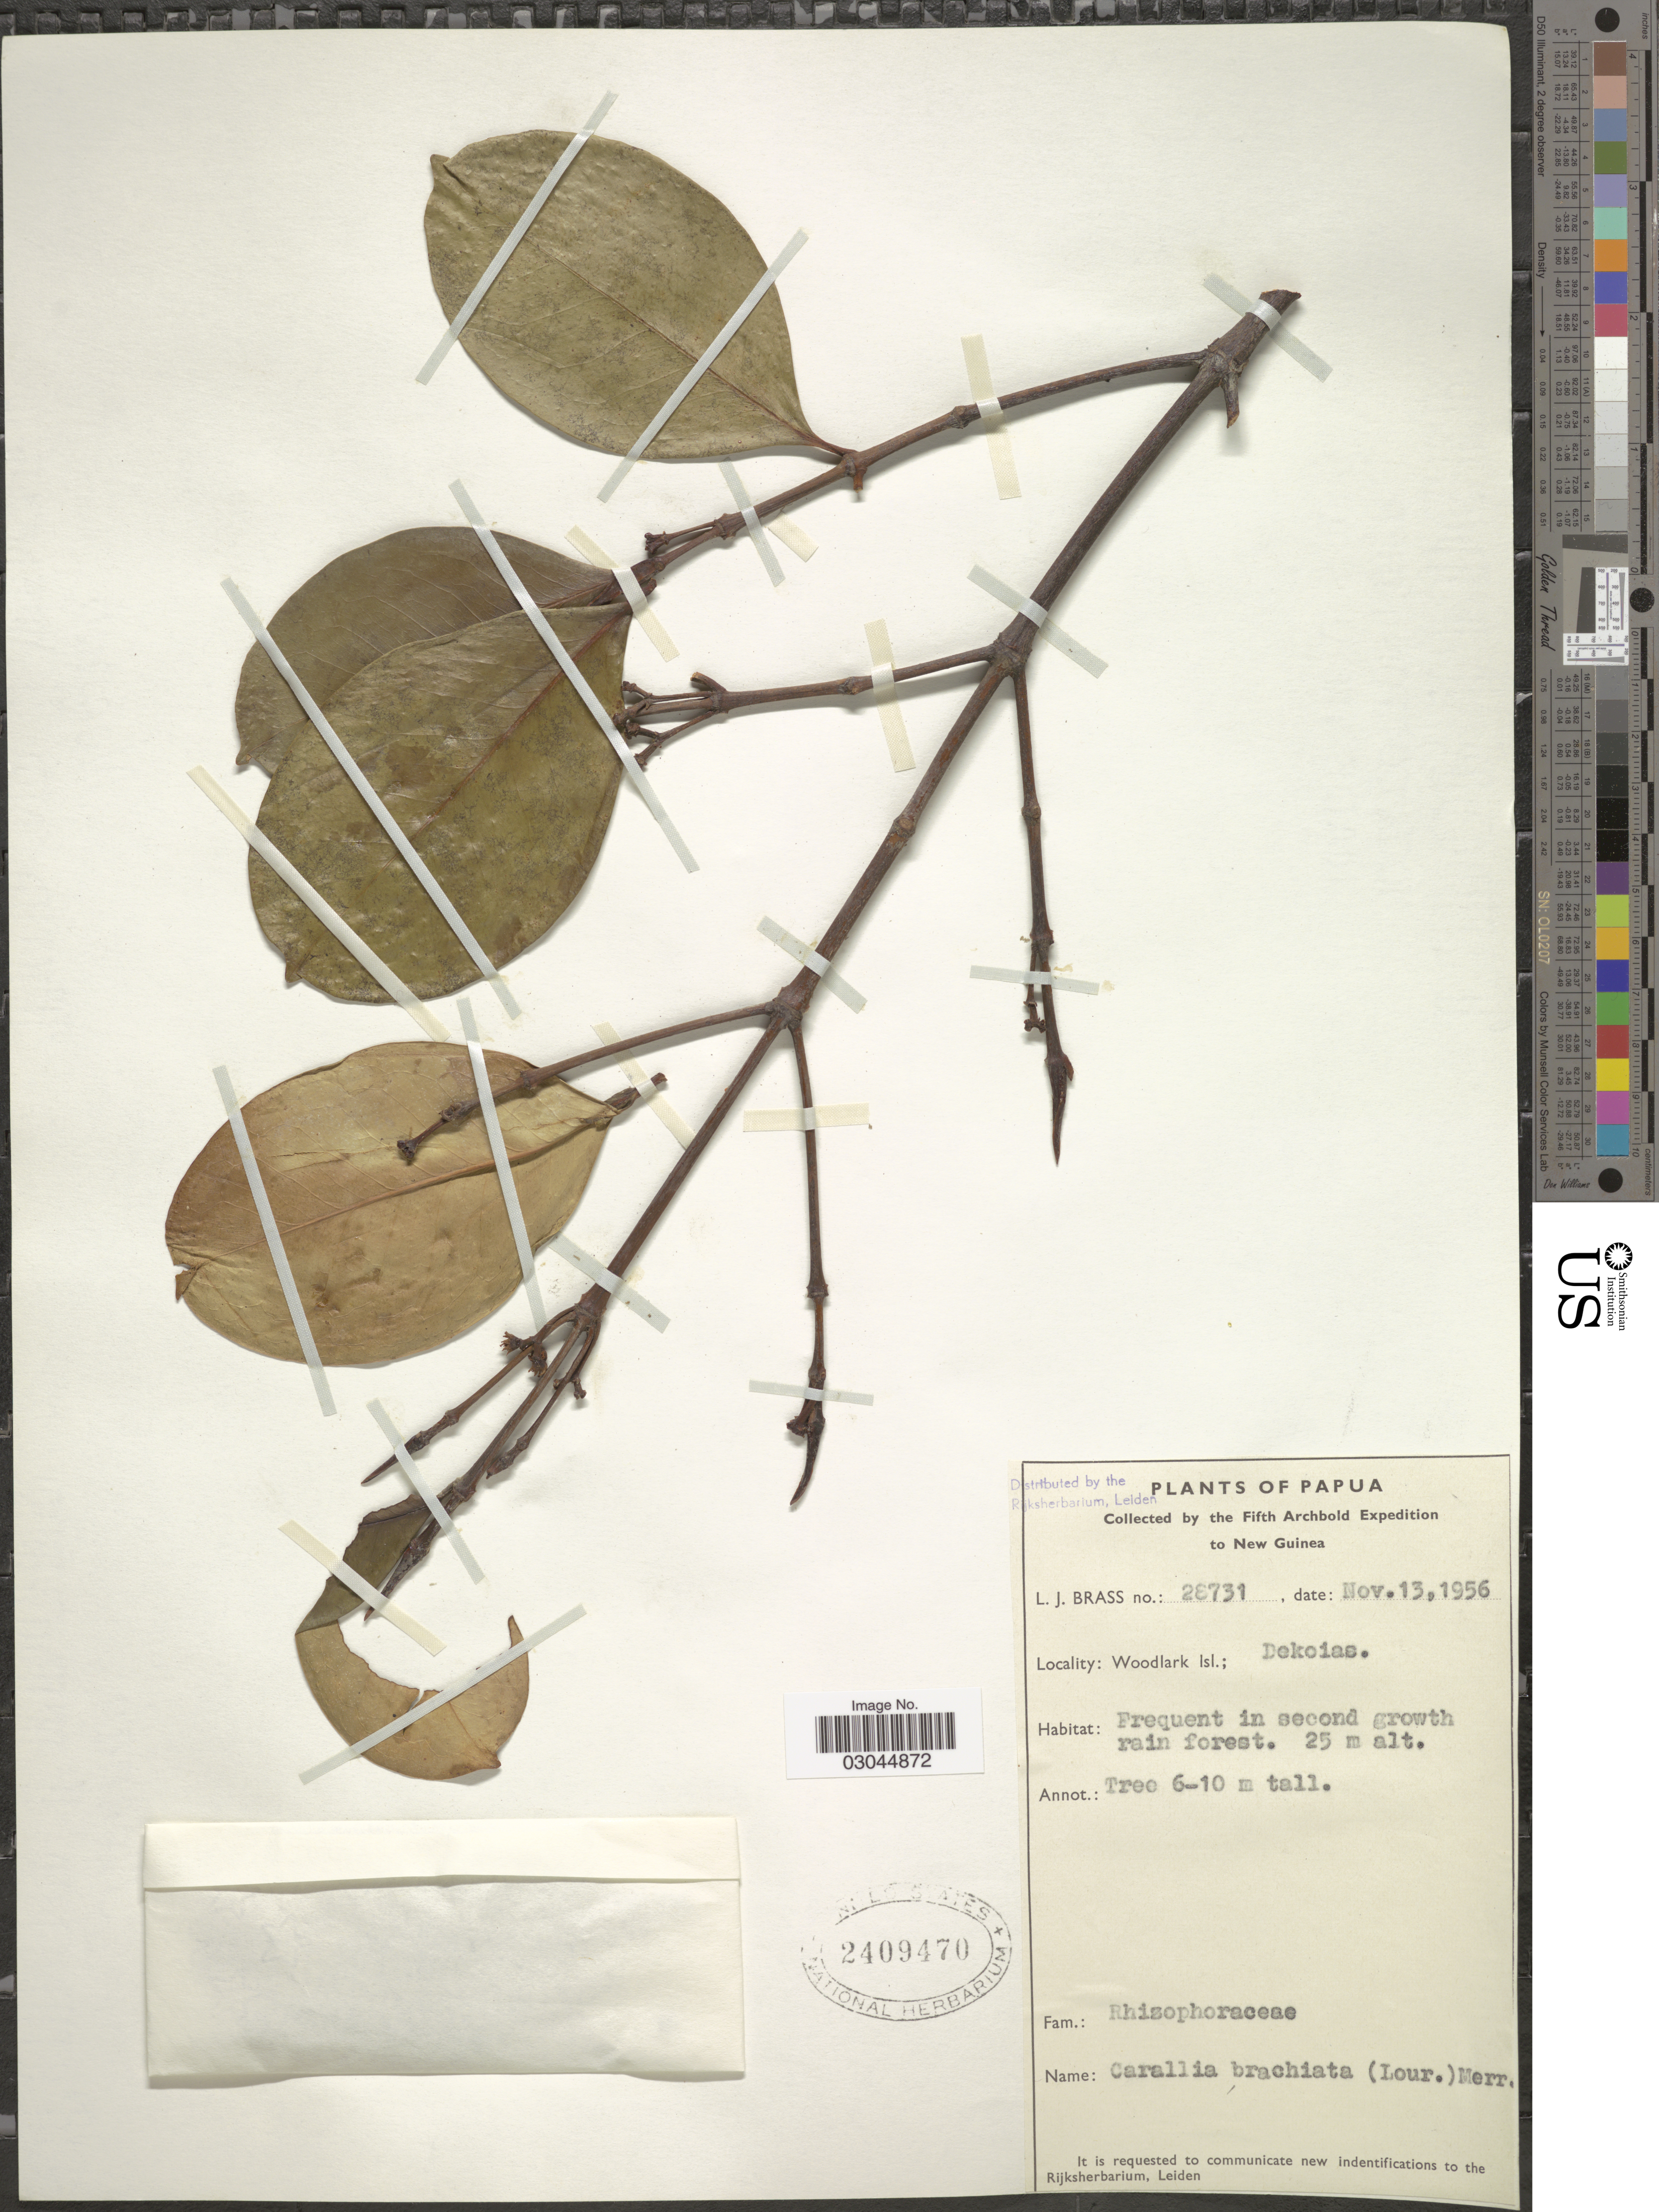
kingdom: Plantae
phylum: Tracheophyta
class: Magnoliopsida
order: Malpighiales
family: Rhizophoraceae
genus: Carallia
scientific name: Carallia brachiata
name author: (Lour.) Merr.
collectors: L. J. Brass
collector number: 28731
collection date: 1956-11-13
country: Papua New Guinea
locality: Papua to New Guinea. Woodlark Isl.; Dekoias.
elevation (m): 25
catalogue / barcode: US 2409470